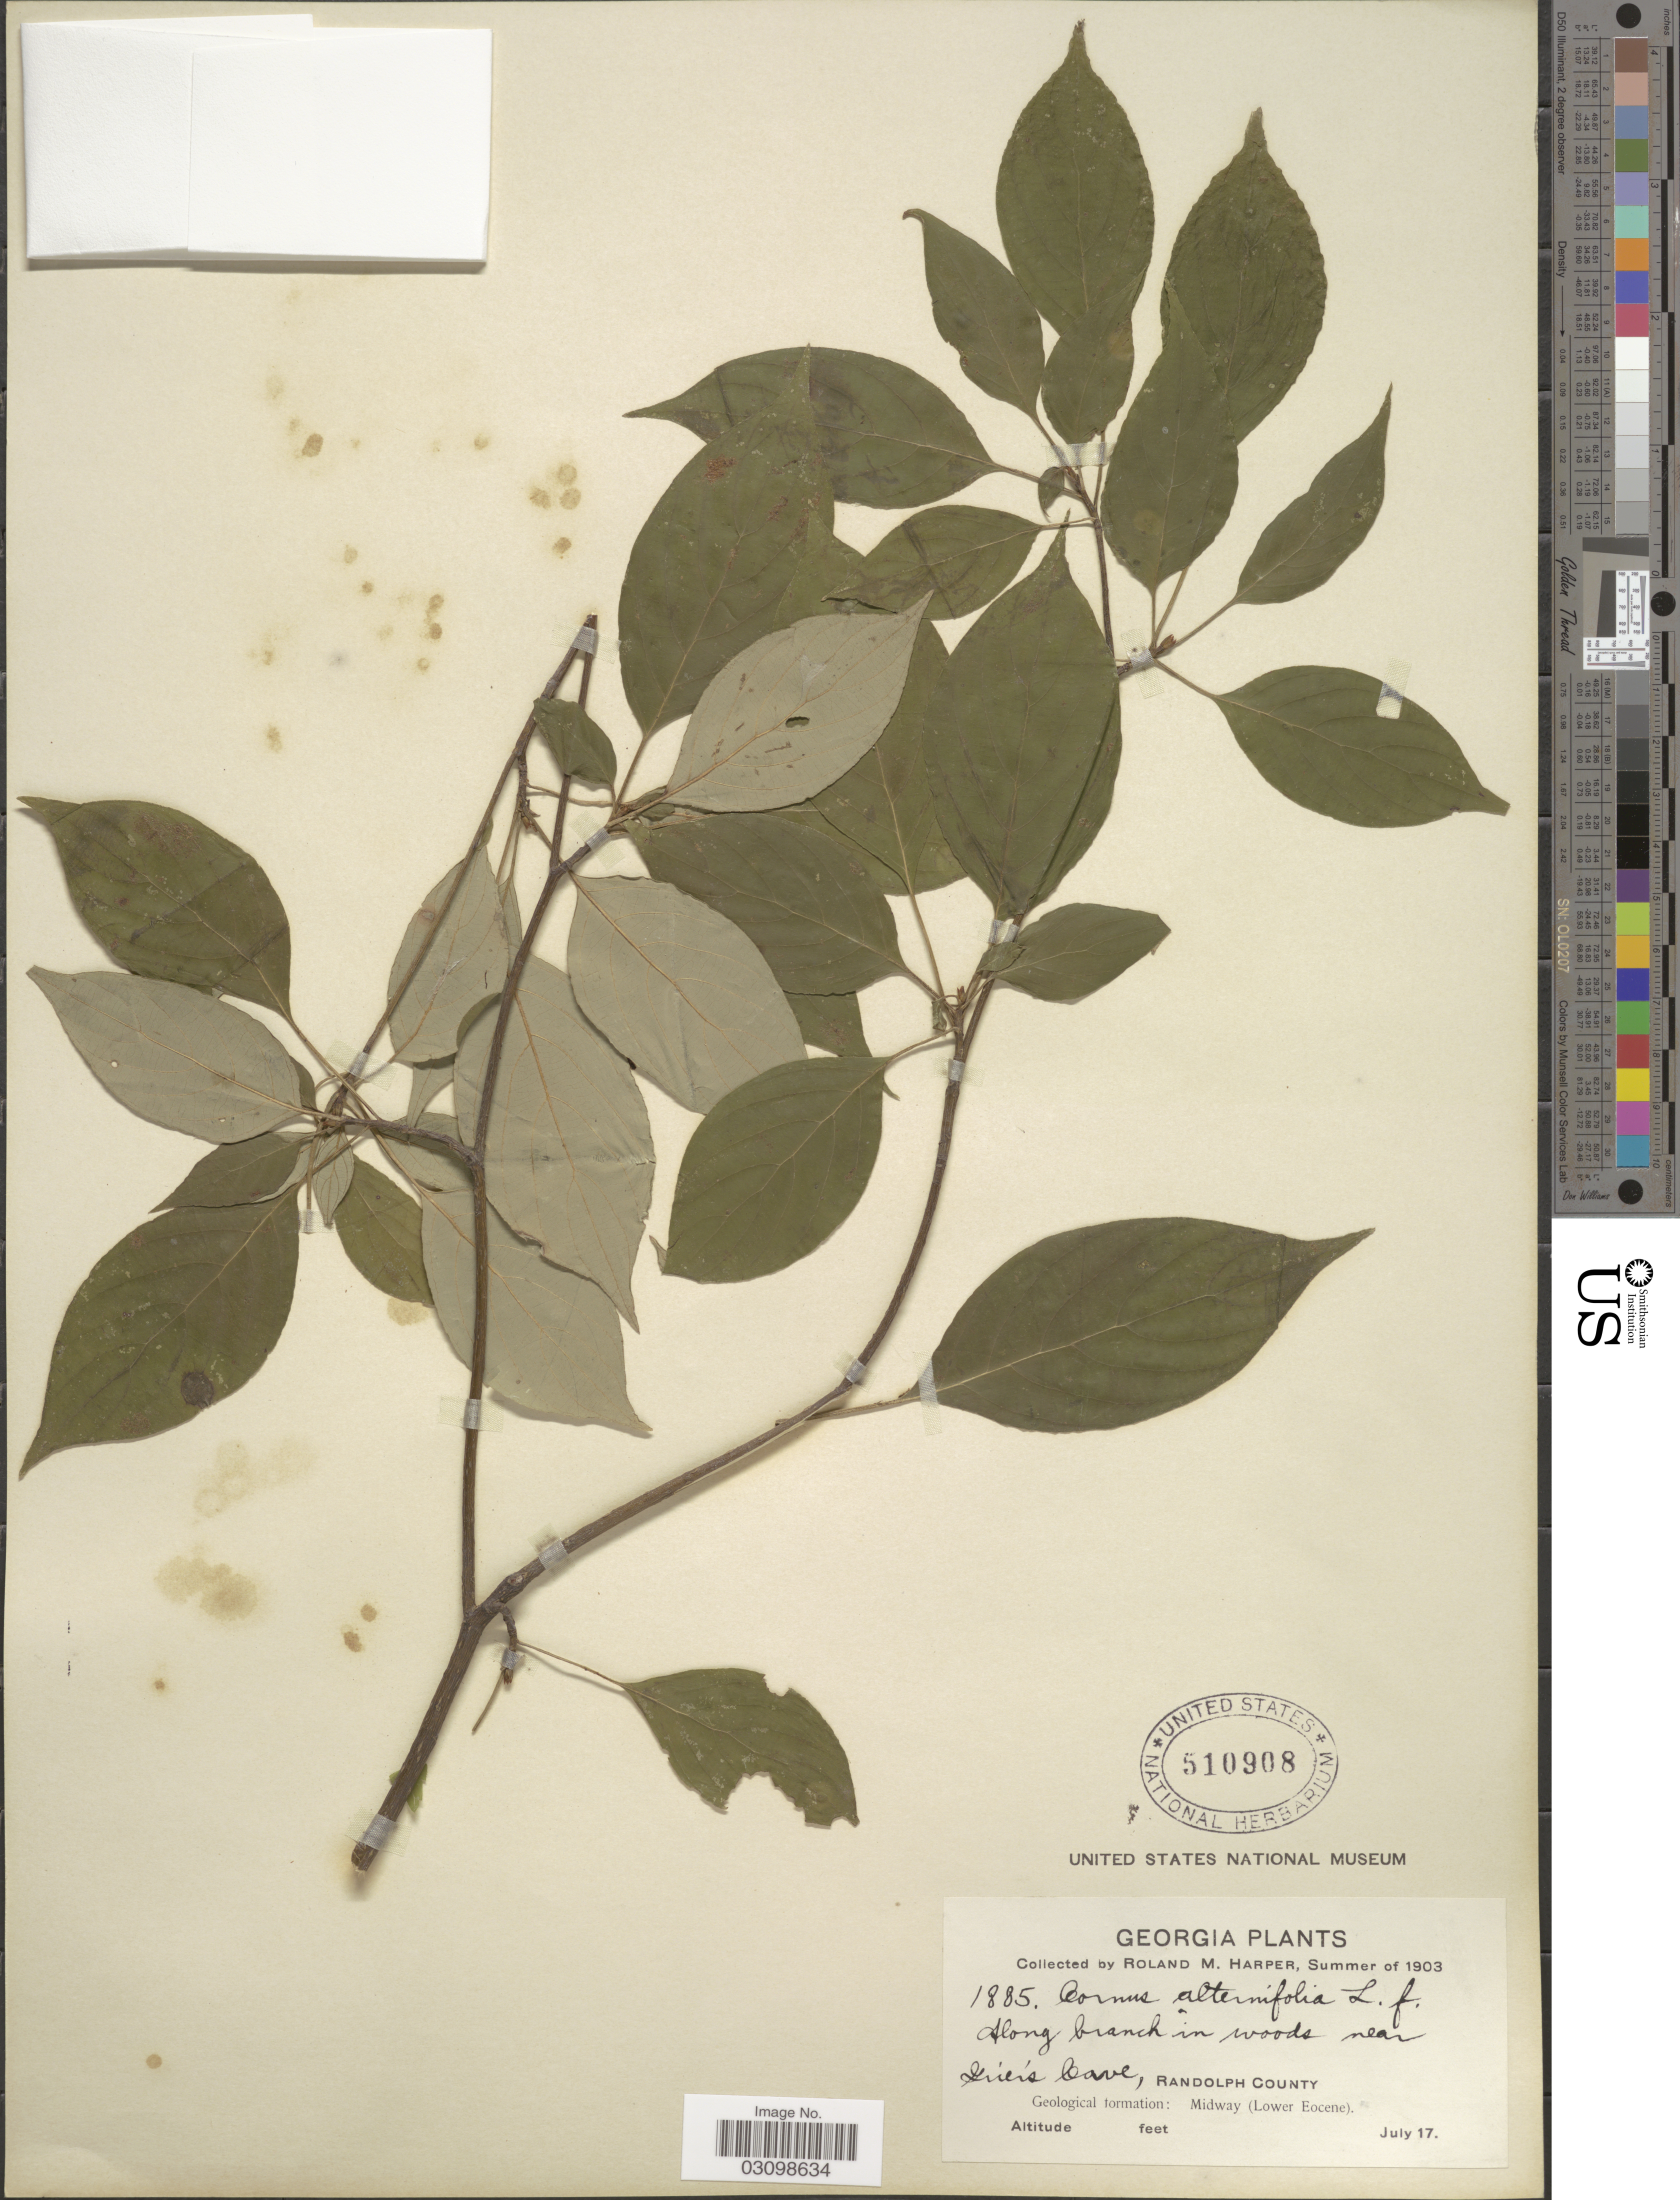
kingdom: Plantae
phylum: Tracheophyta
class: Magnoliopsida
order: Cornales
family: Cornaceae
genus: Cornus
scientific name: Cornus alternifolia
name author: L.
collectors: R. M. Harper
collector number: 1885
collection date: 1903-07-17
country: United States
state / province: Georgia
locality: Along branch in woods near Griers Cave, Randolph County, Geological formation: Midway (Lower Eocene).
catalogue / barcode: US 510908